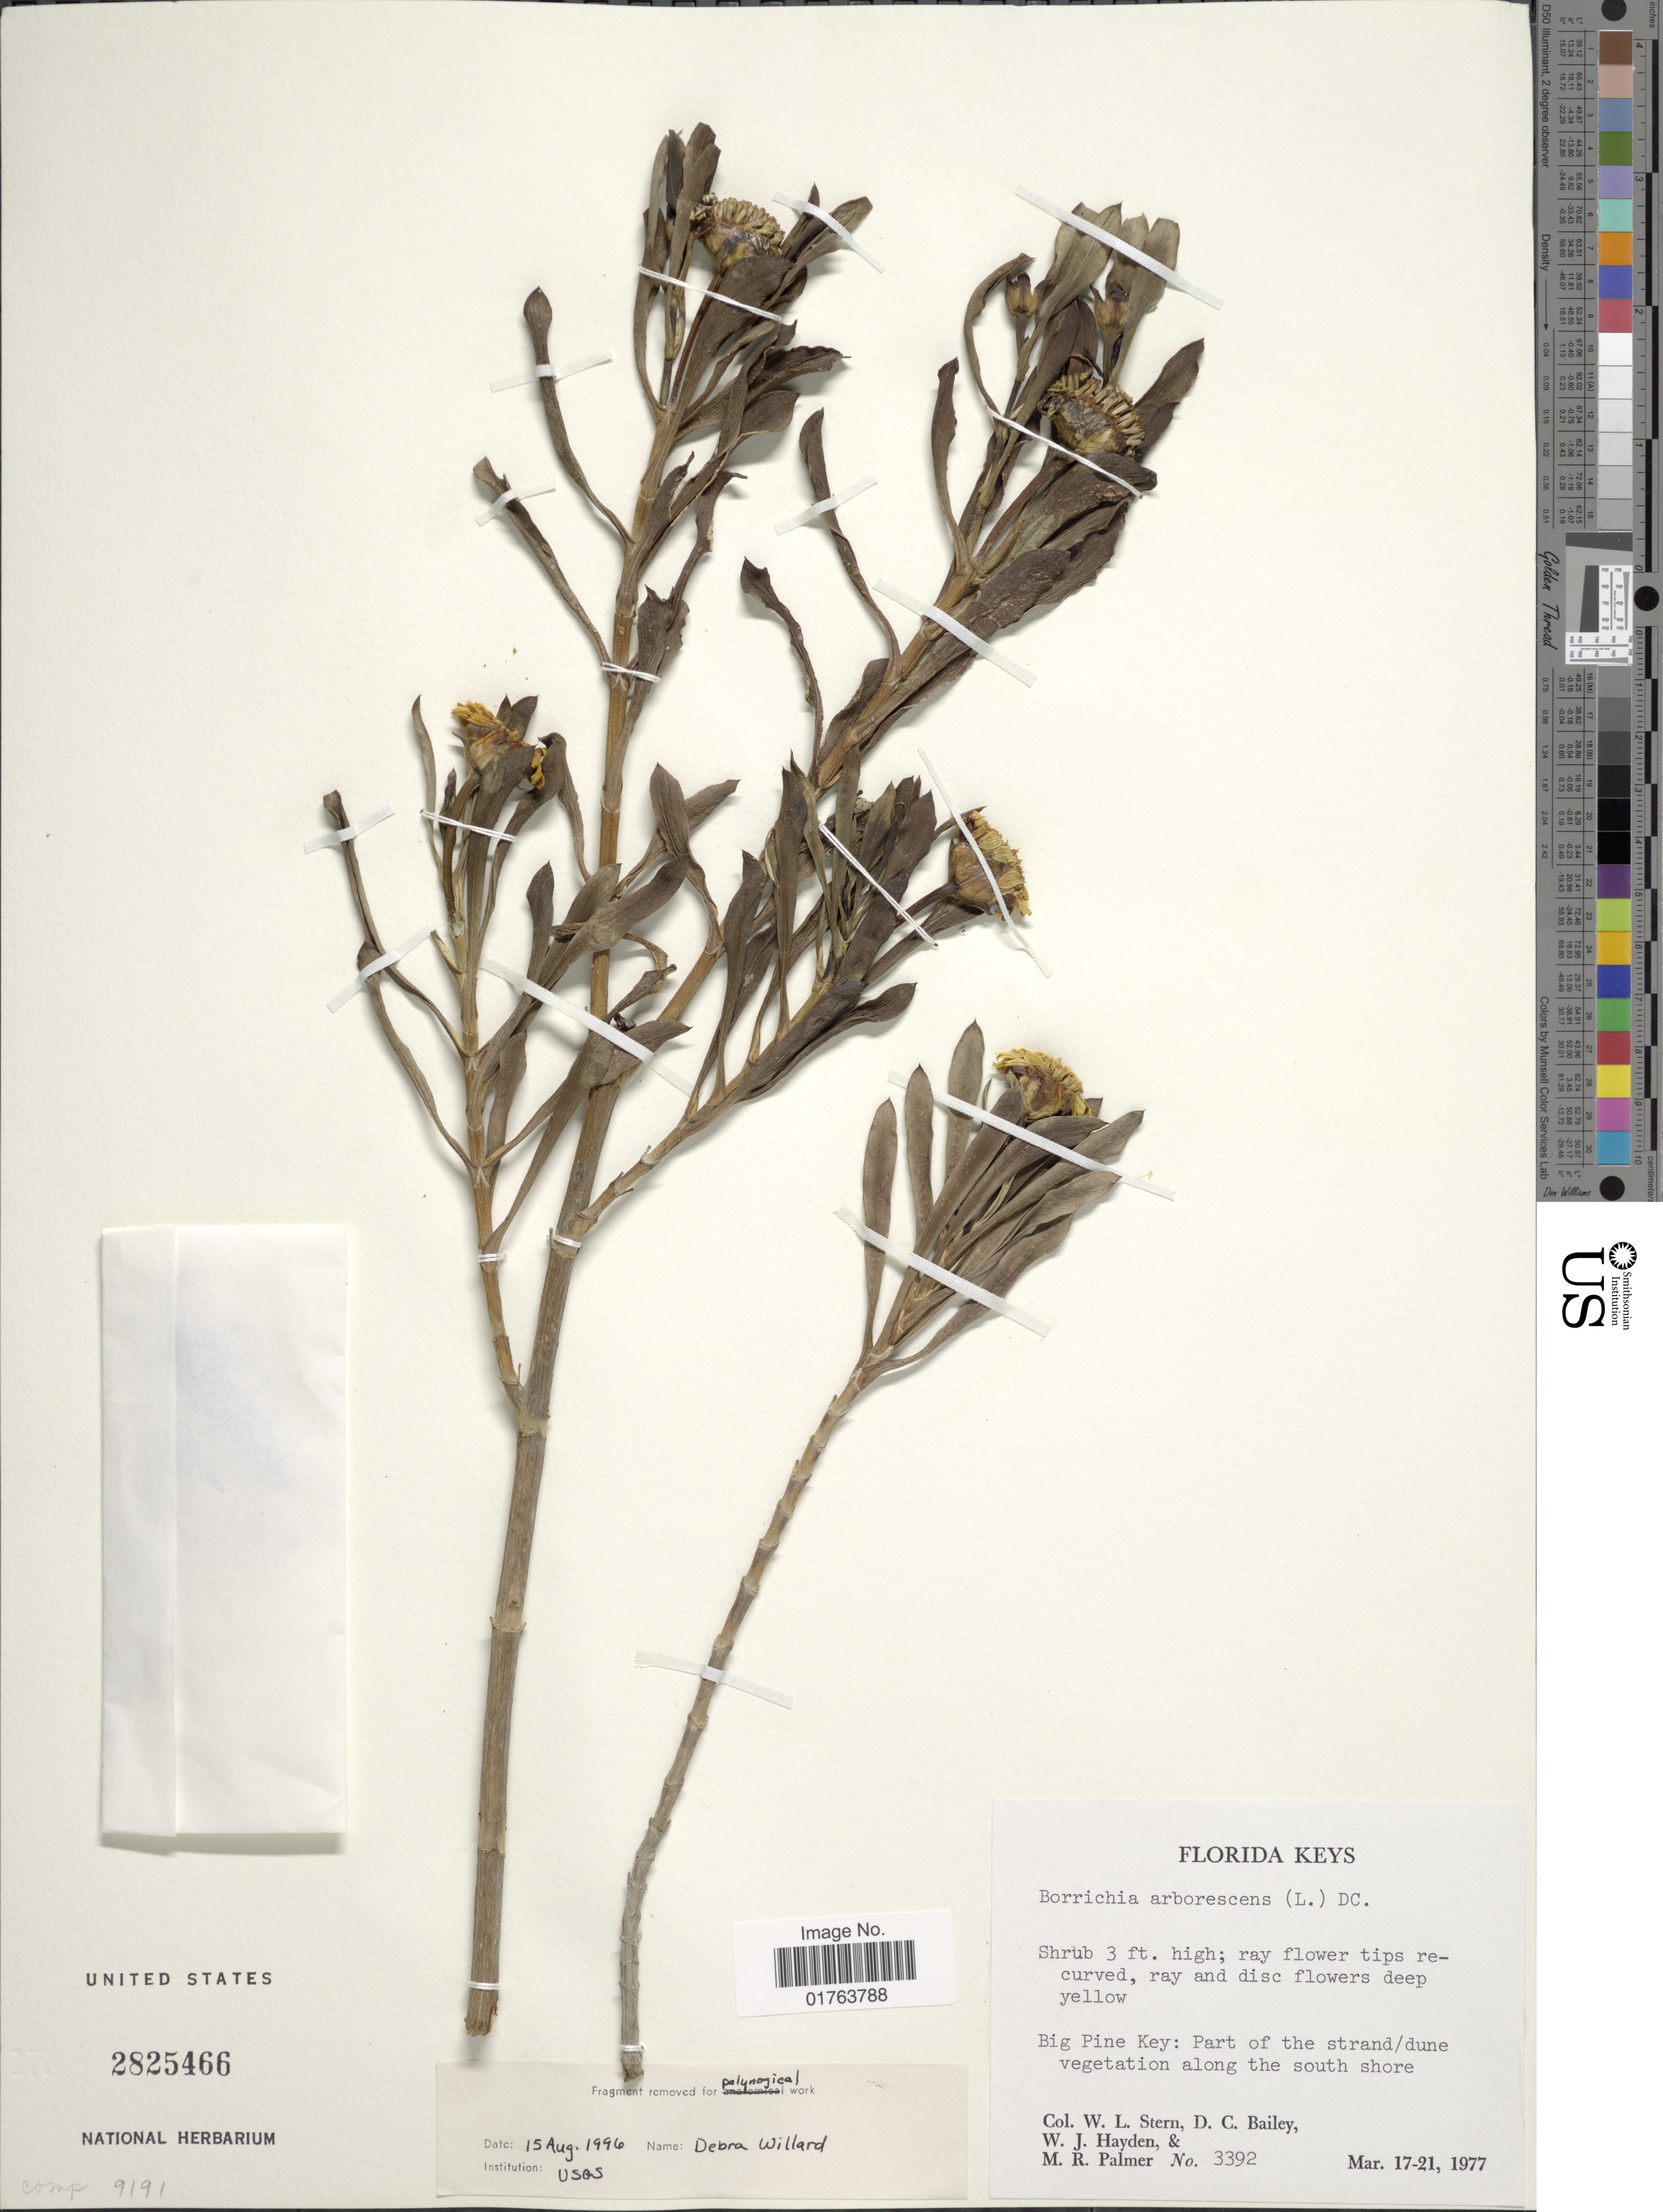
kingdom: Plantae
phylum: Tracheophyta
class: Magnoliopsida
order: Asterales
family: Asteraceae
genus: Borrichia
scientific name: Borrichia arborescens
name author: (L.) DC.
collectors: W. L. Stern, D. C. Bailey, W. Hayden & M. R. Palmer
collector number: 3392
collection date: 1977-03-17/1977-03-21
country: United States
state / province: Florida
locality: Florida Keys, Big Pine Key: Part of the strand/dune vegetation along the south shore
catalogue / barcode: US 2825466